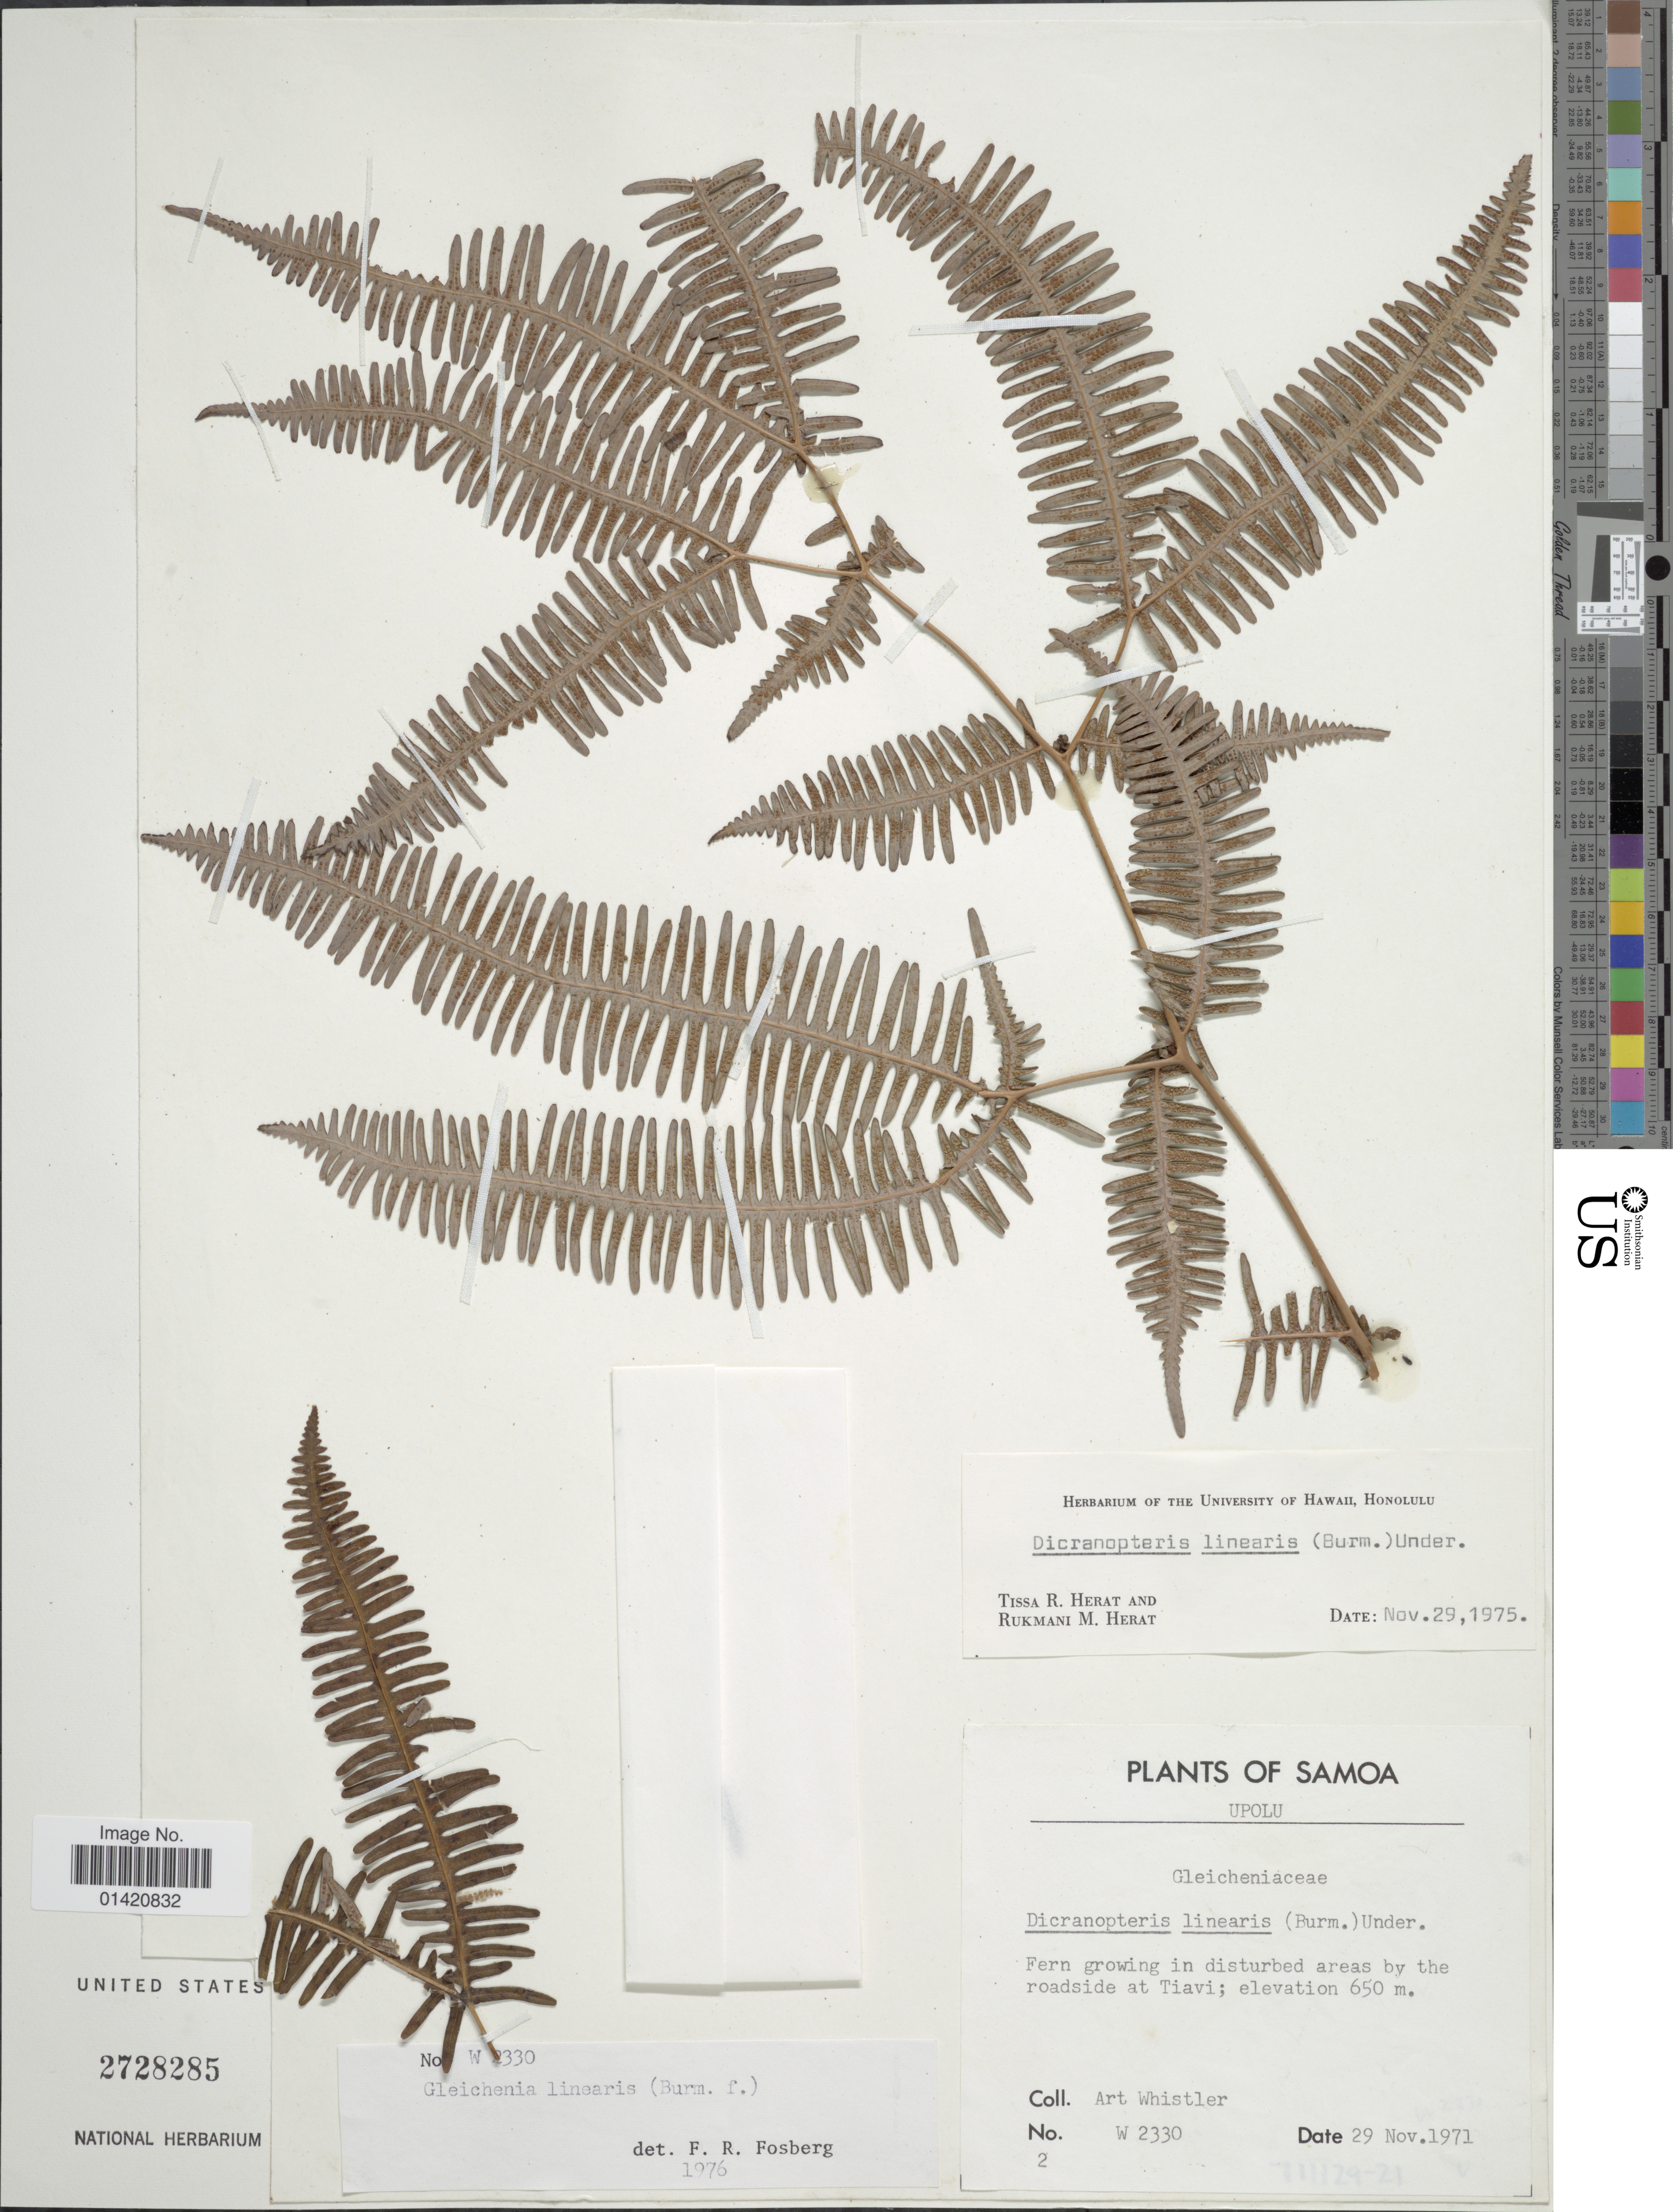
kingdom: Plantae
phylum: Tracheophyta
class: Polypodiopsida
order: Gleicheniales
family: Gleicheniaceae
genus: Dicranopteris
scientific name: Dicranopteris linearis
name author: (Burm. f.) Underw.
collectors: A. Whistler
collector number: W 2330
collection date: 1971-11-29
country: Samoa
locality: Samoa, Upolu, Fern growing in disturbed area by the roadside at Tiavi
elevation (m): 650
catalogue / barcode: US 2728285